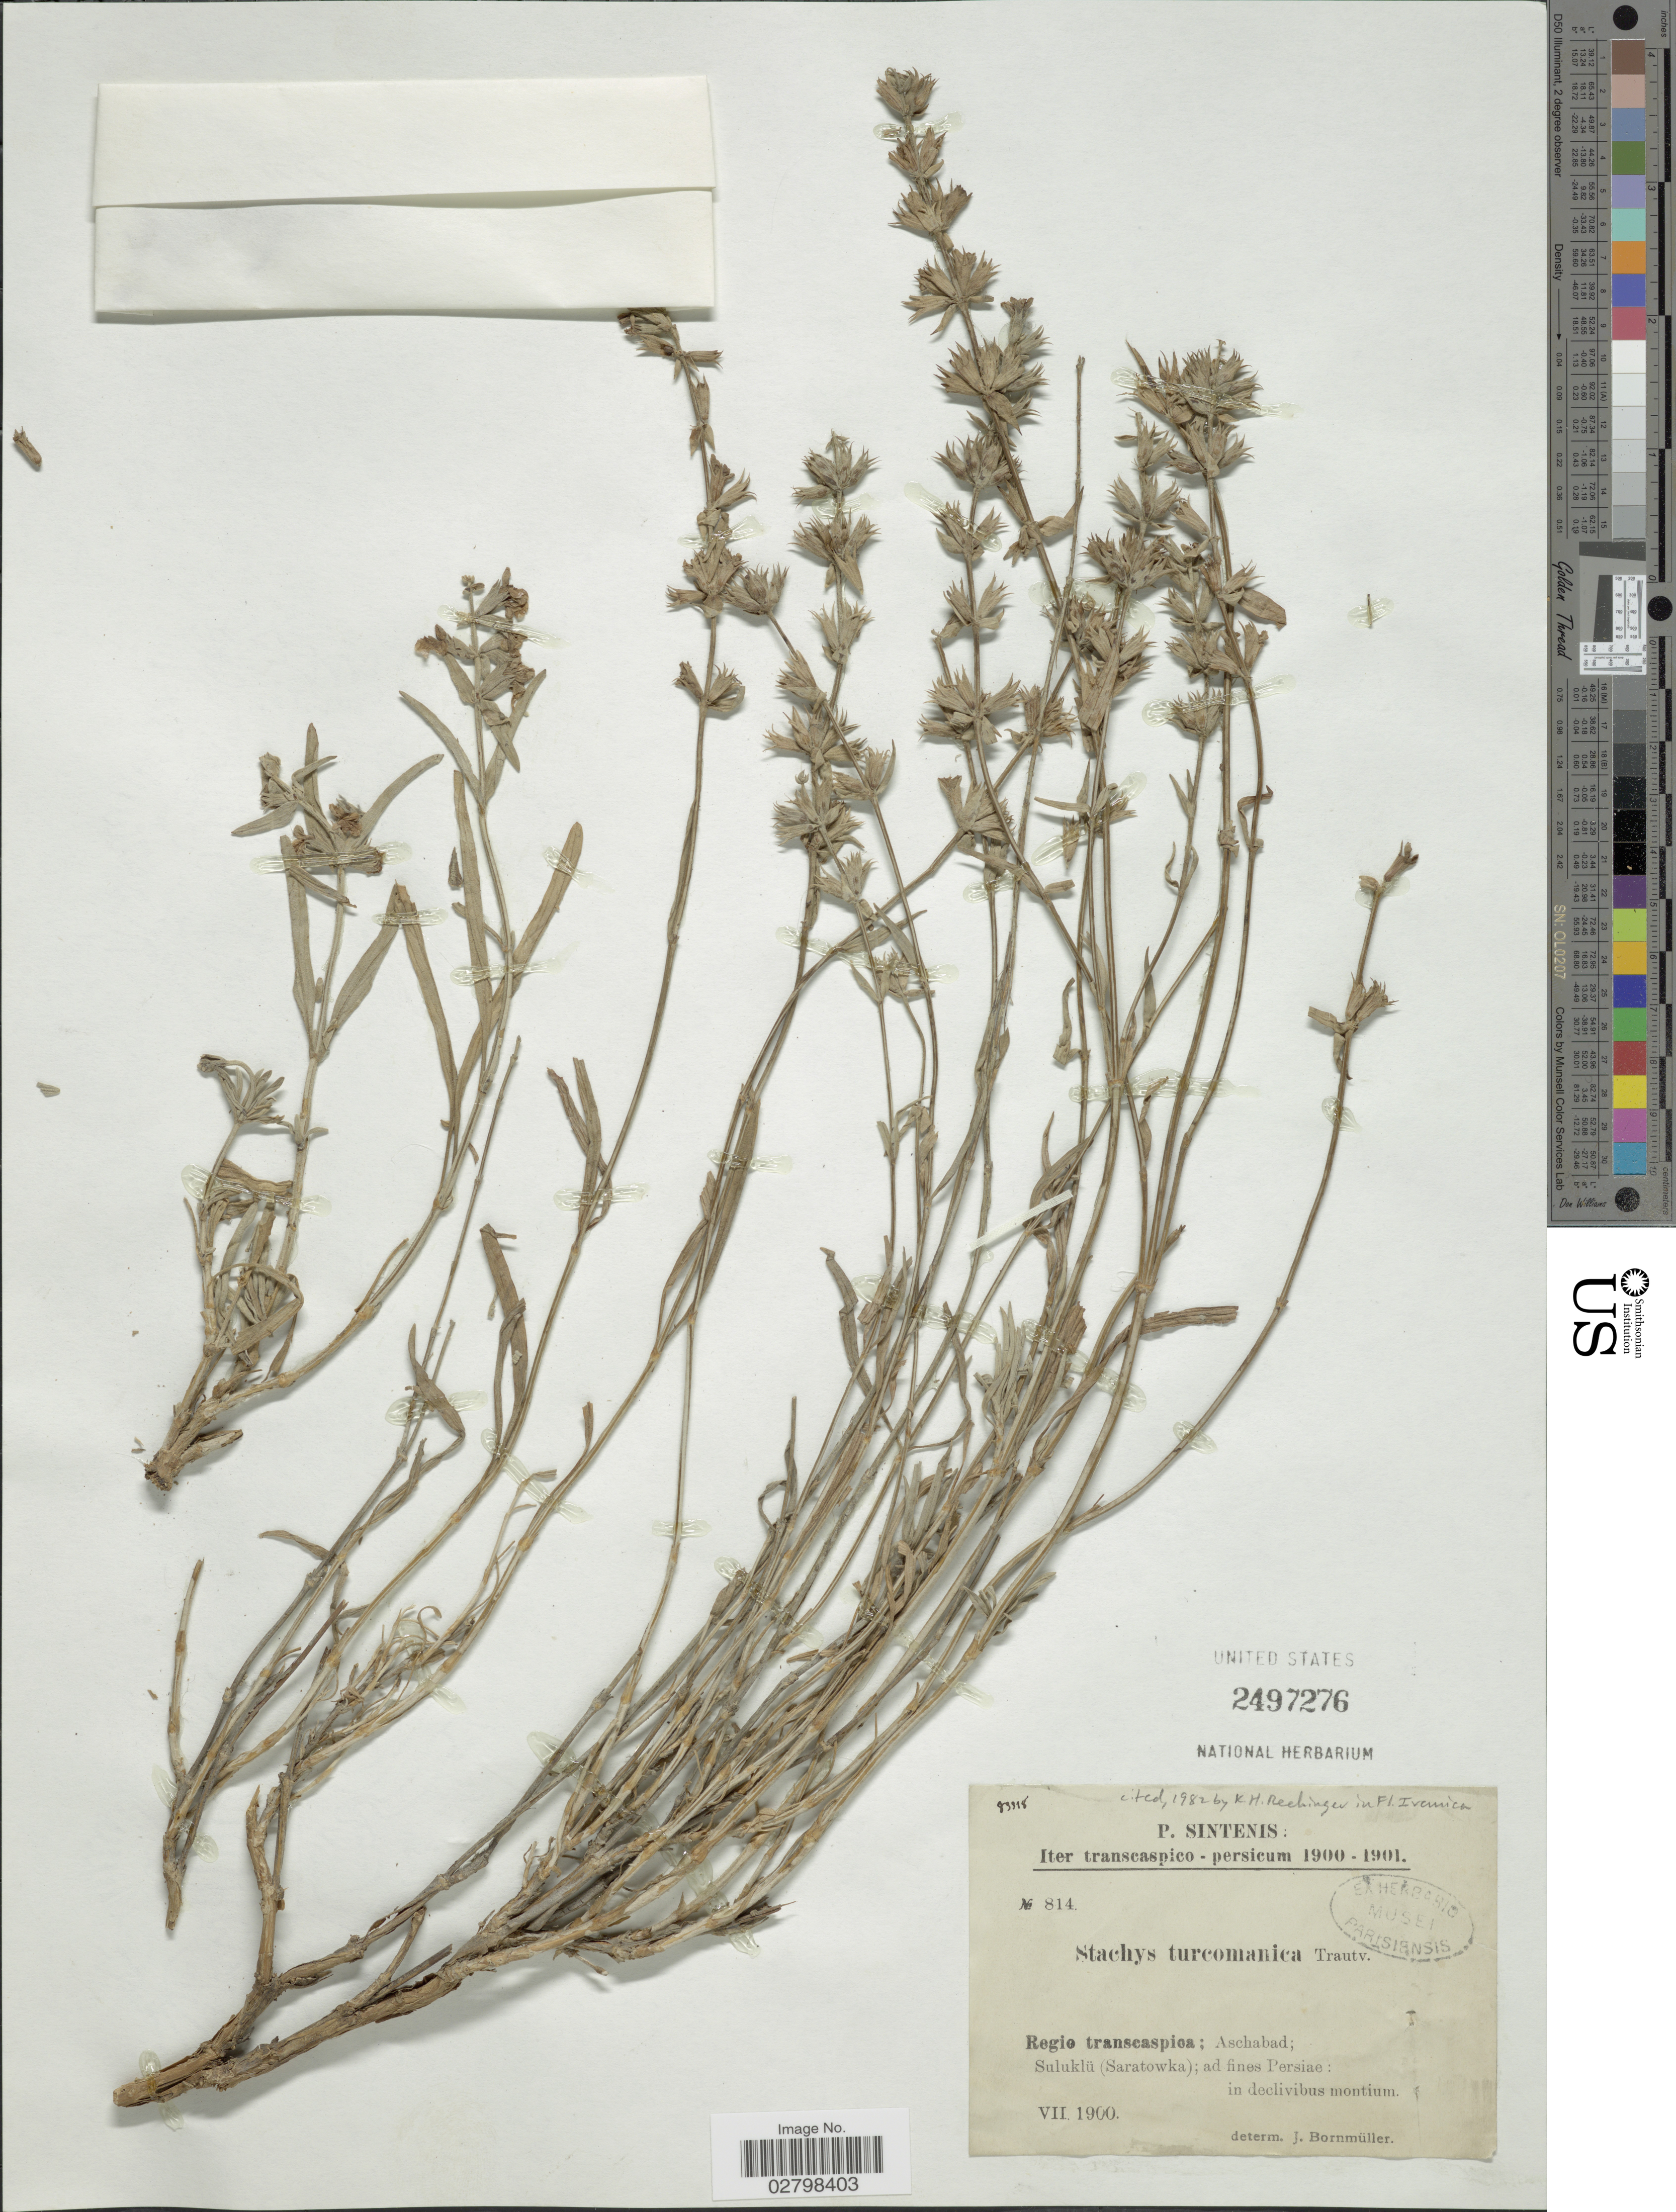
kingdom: Plantae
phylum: Tracheophyta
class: Magnoliopsida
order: Lamiales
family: Lamiaceae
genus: Stachys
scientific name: Stachys turcomanica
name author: Trautv.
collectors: P. Sintenis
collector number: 814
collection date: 1900-07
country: Iran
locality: Iter transcaspico - persicum. Regio transcaspica; Aschabad; Suluklü (Saratowka); ad fines Persiae: in declivibus montium.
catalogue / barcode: US 2497276